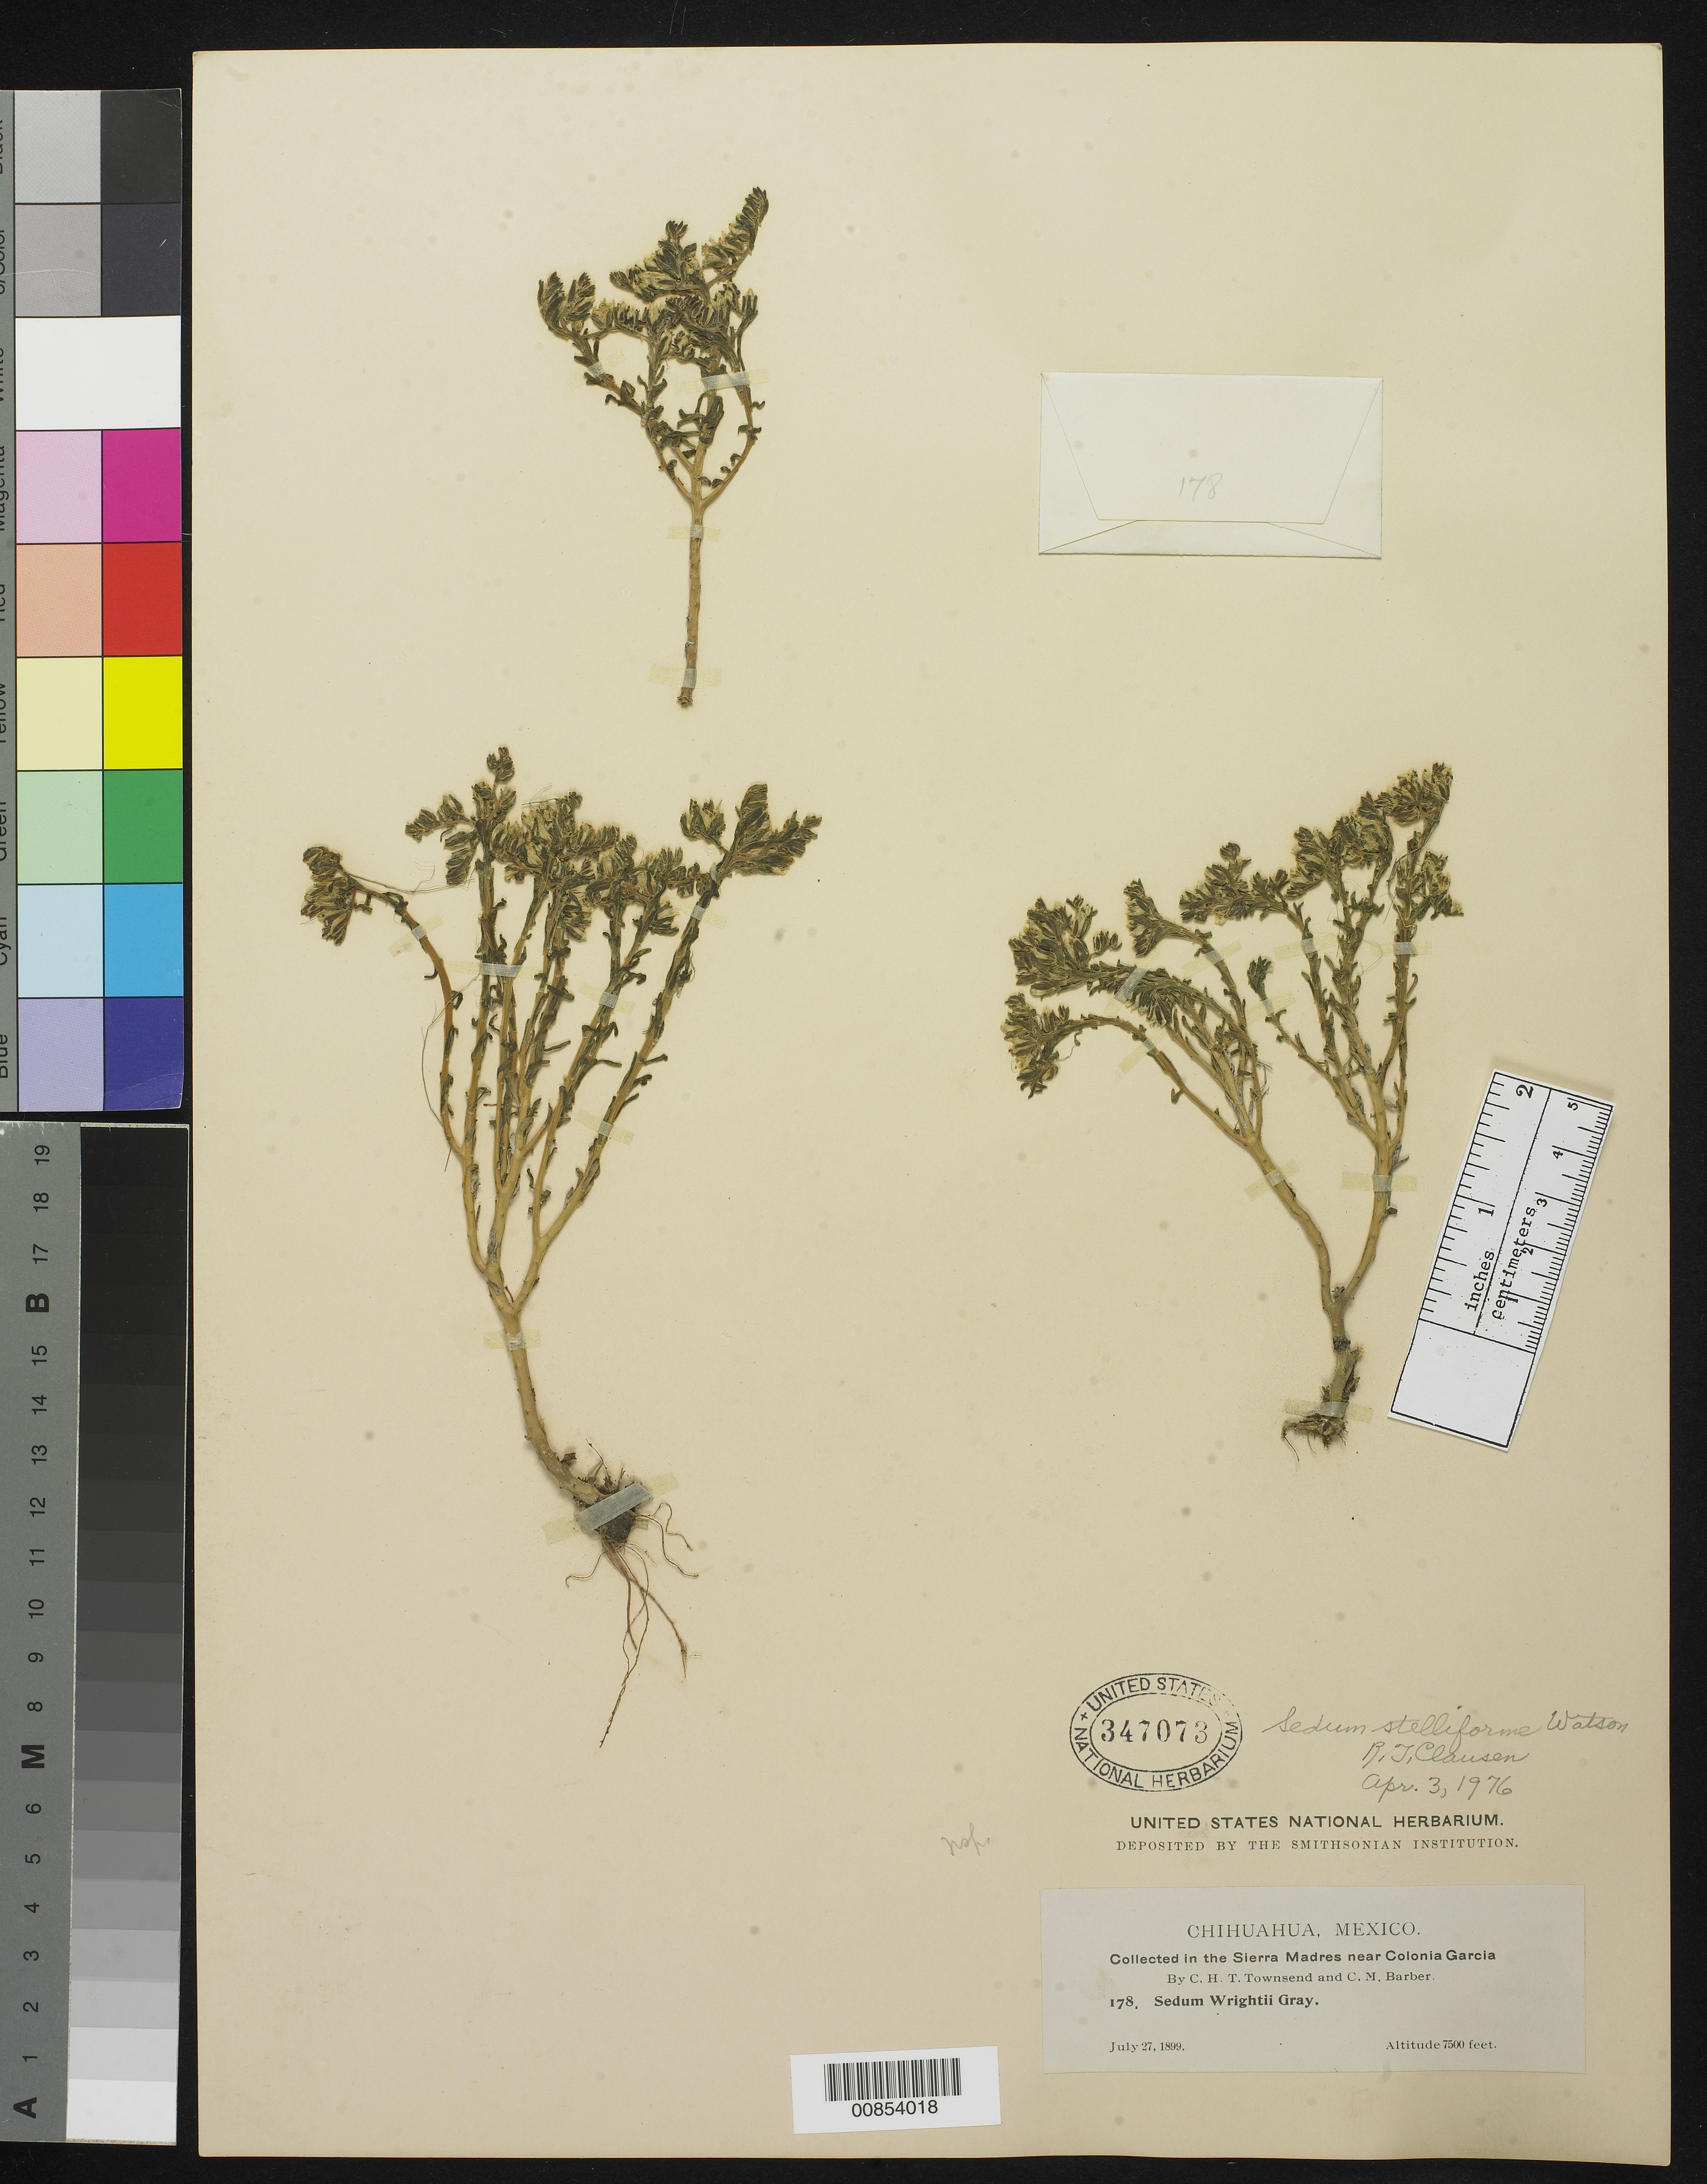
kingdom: Plantae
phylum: Tracheophyta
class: Magnoliopsida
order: Saxifragales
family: Crassulaceae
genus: Sedum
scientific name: Sedum stelliforme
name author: S. Watson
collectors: C. H. T. Townsend & C. Barber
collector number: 178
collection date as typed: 27 Jul 1899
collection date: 1899-07-27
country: Mexico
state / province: Chihuahua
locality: Sierra Madre near Colonia García.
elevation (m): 2286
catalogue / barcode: US 347073